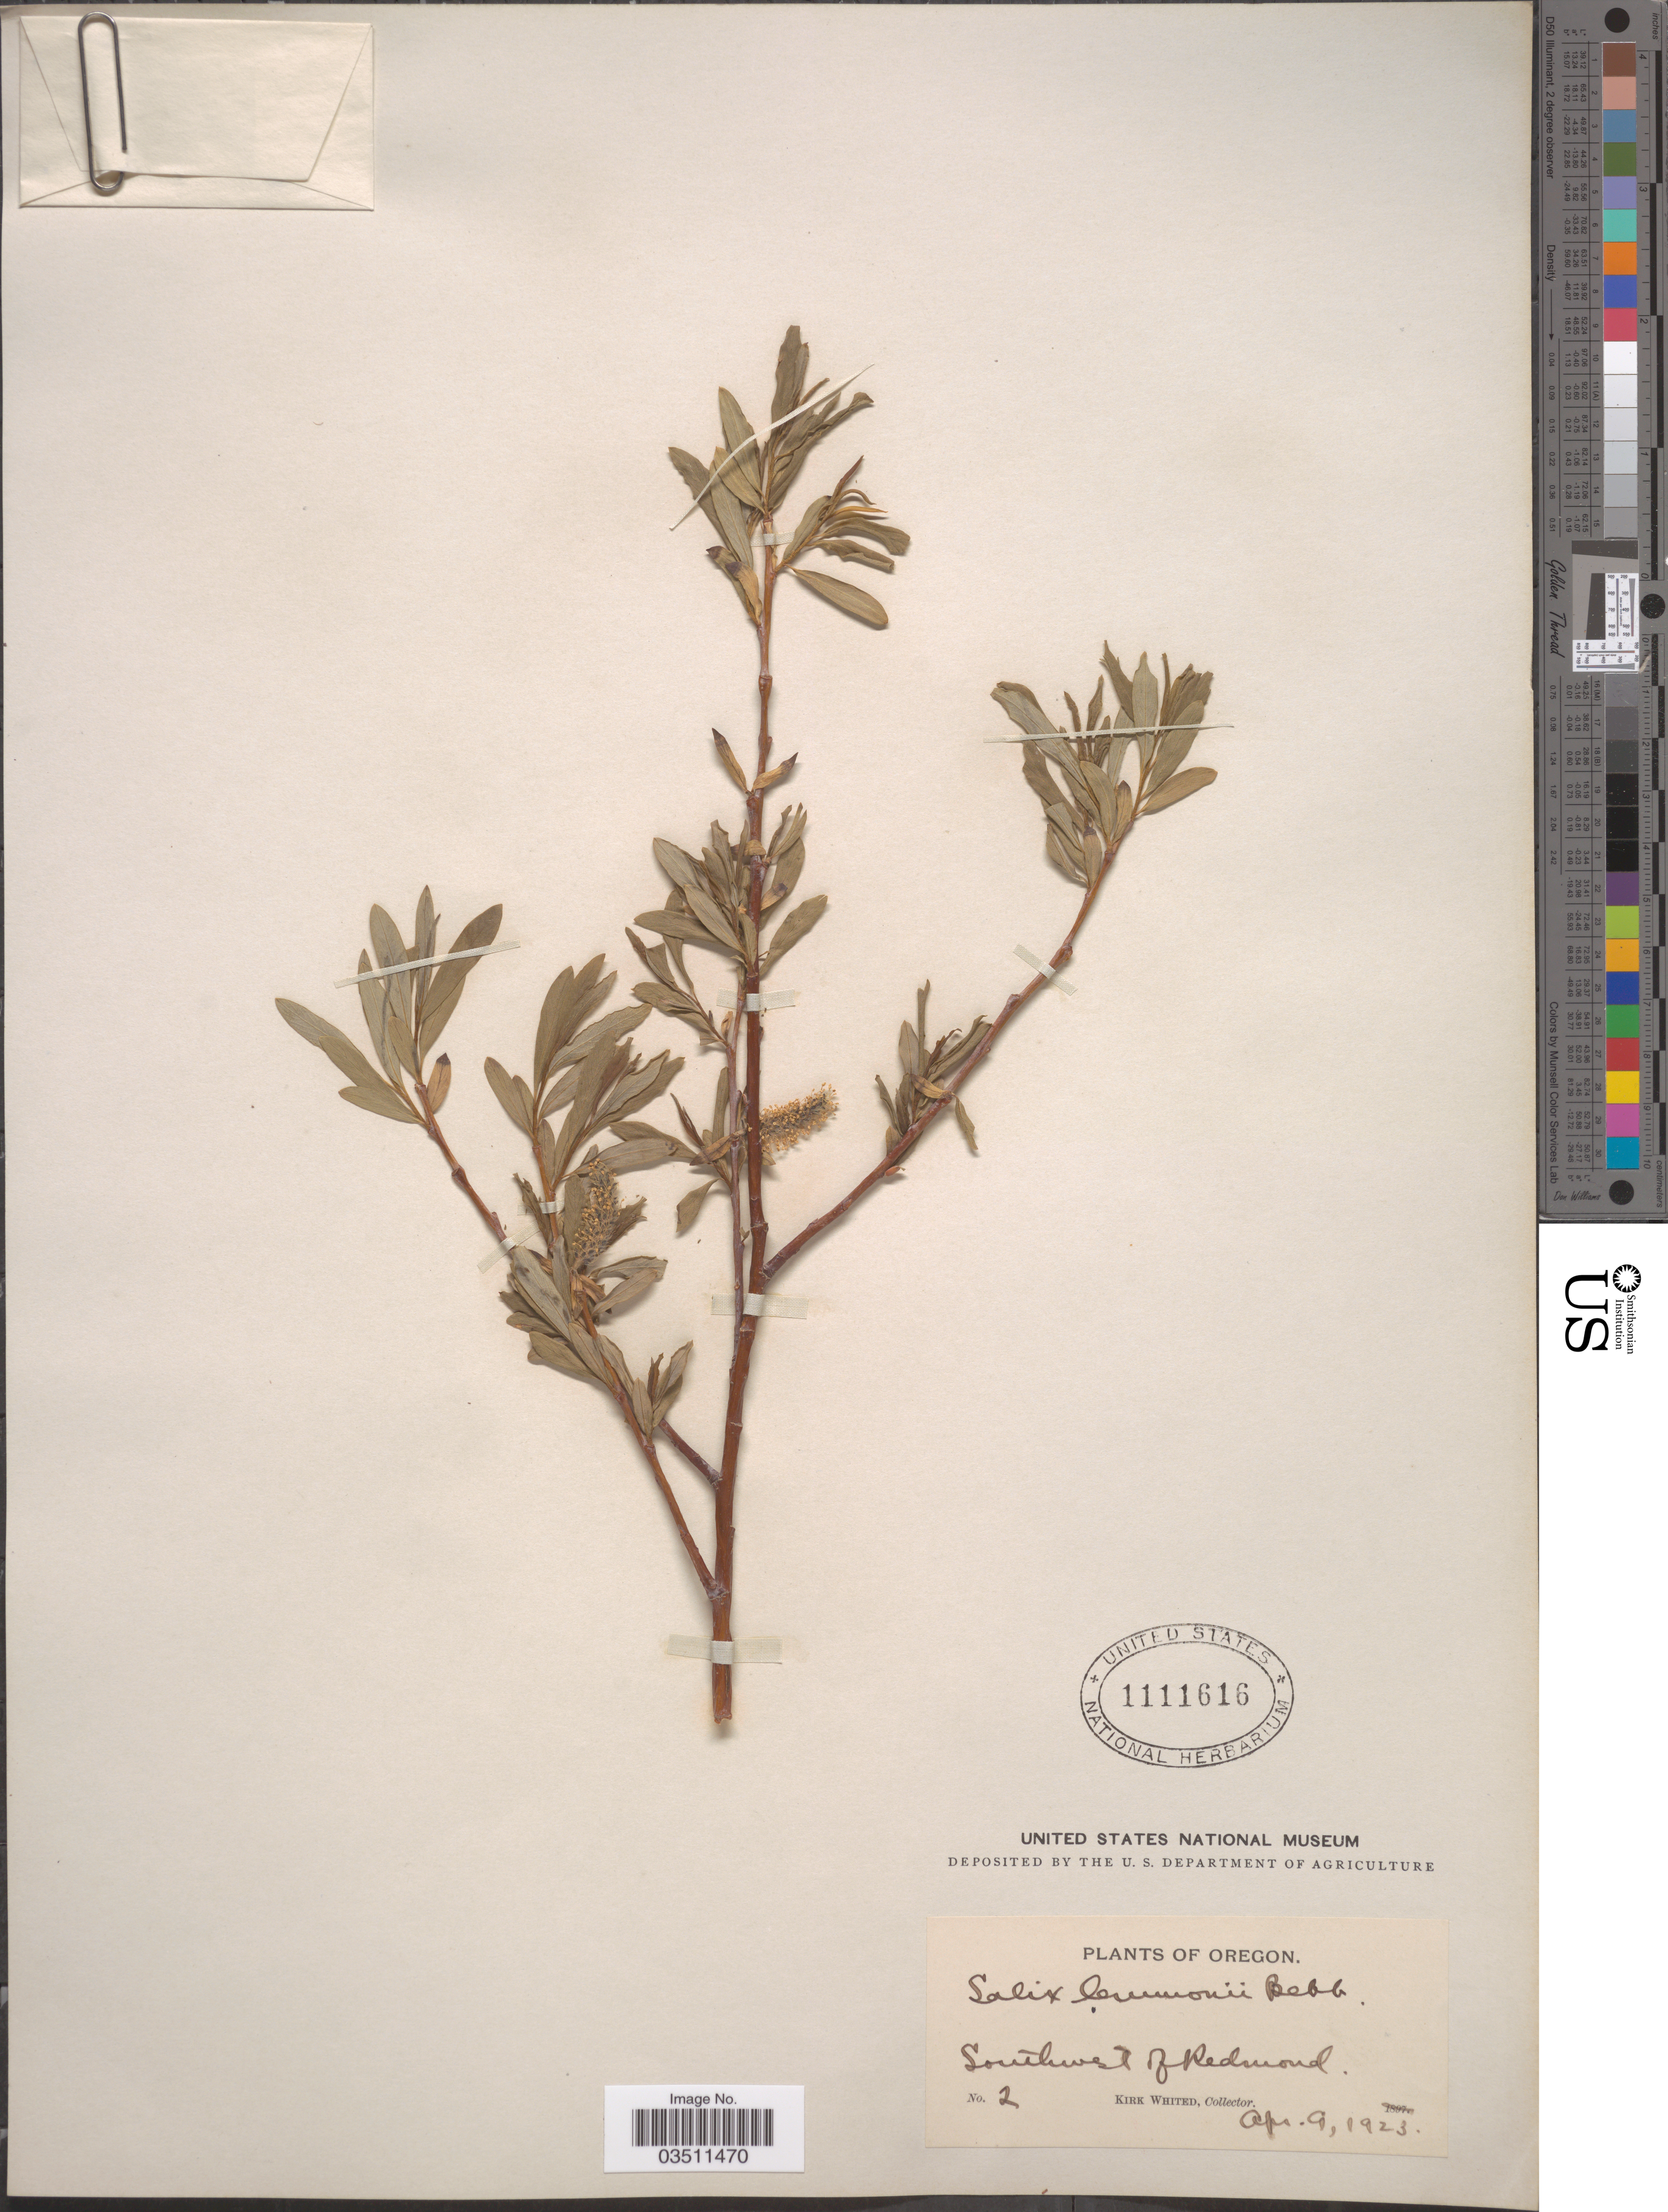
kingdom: Plantae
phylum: Tracheophyta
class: Magnoliopsida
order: Malpighiales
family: Salicaceae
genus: Salix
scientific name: Salix lemmonii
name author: Bebb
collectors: K. Whited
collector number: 2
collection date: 1923-04-09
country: United States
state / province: Oregon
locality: Southwest of Redmond.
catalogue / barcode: US 1111616